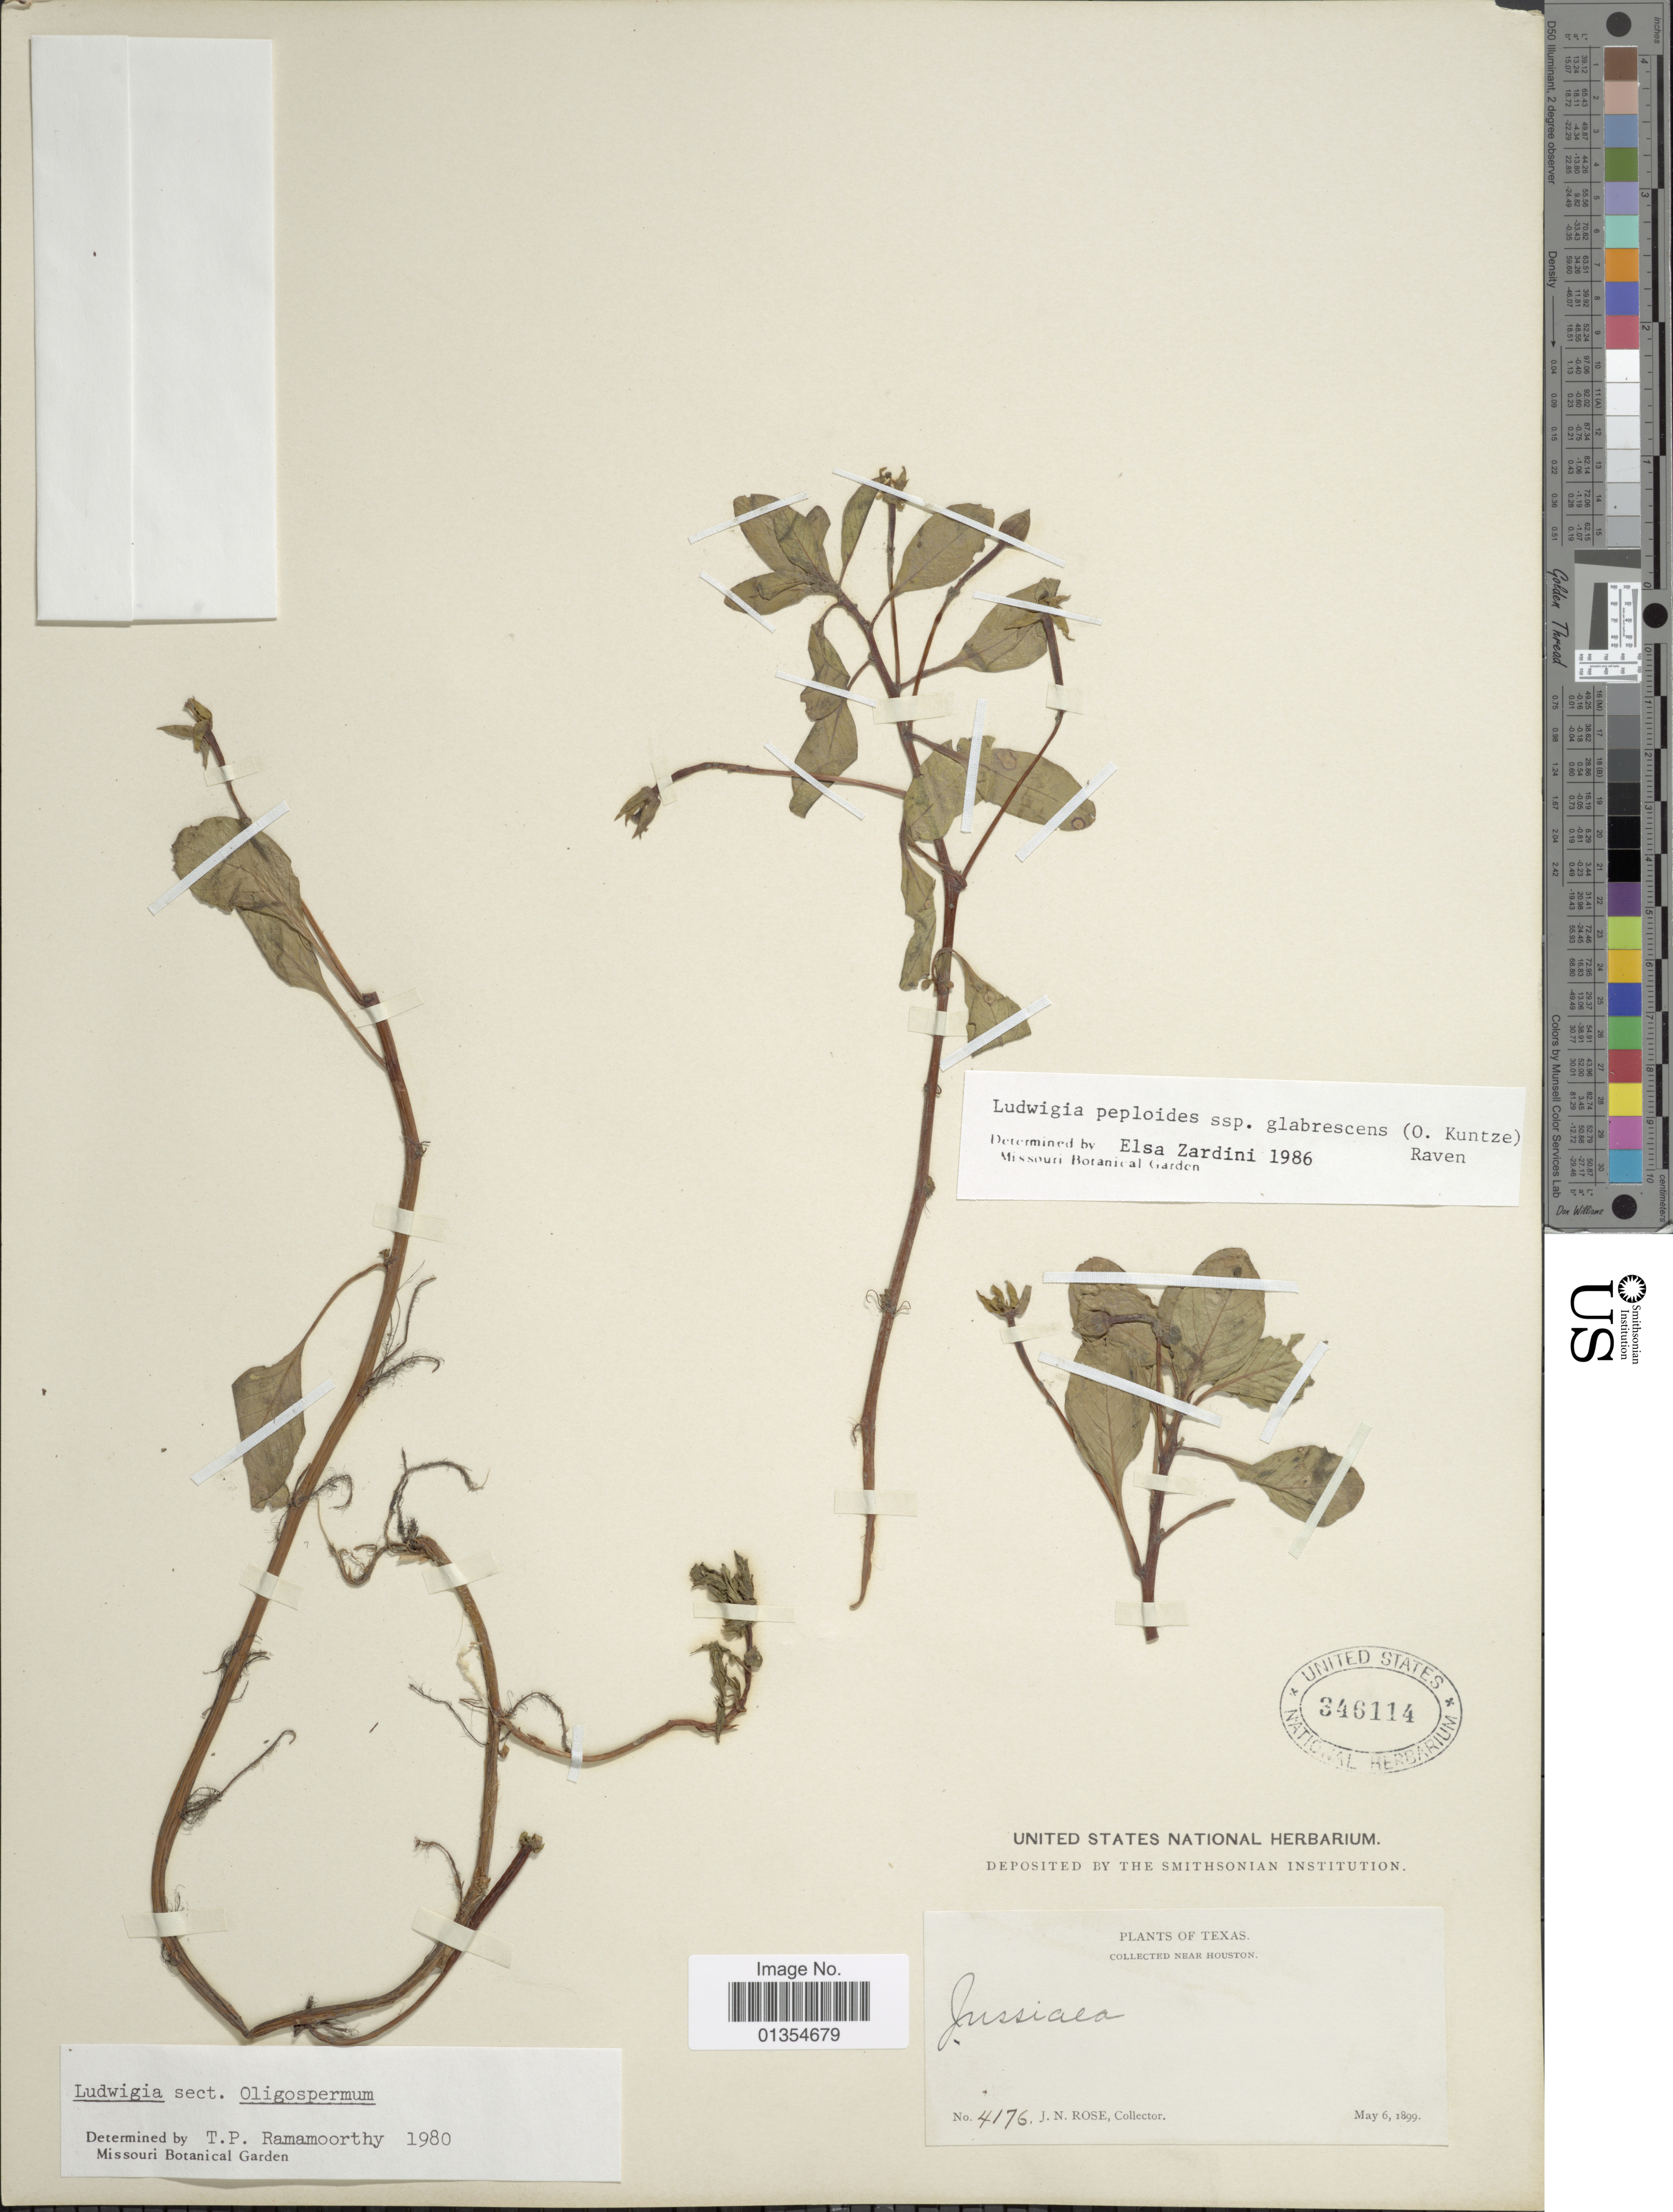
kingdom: Plantae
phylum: Tracheophyta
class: Magnoliopsida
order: Myrtales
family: Onagraceae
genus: Ludwigia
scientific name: Ludwigia peploides subsp. glabrescens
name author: (Kuntze) P.H. Raven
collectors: J. N. Rose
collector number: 4176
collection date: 1899-05-06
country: United States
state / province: Texas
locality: Near Houston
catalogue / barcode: US 346114